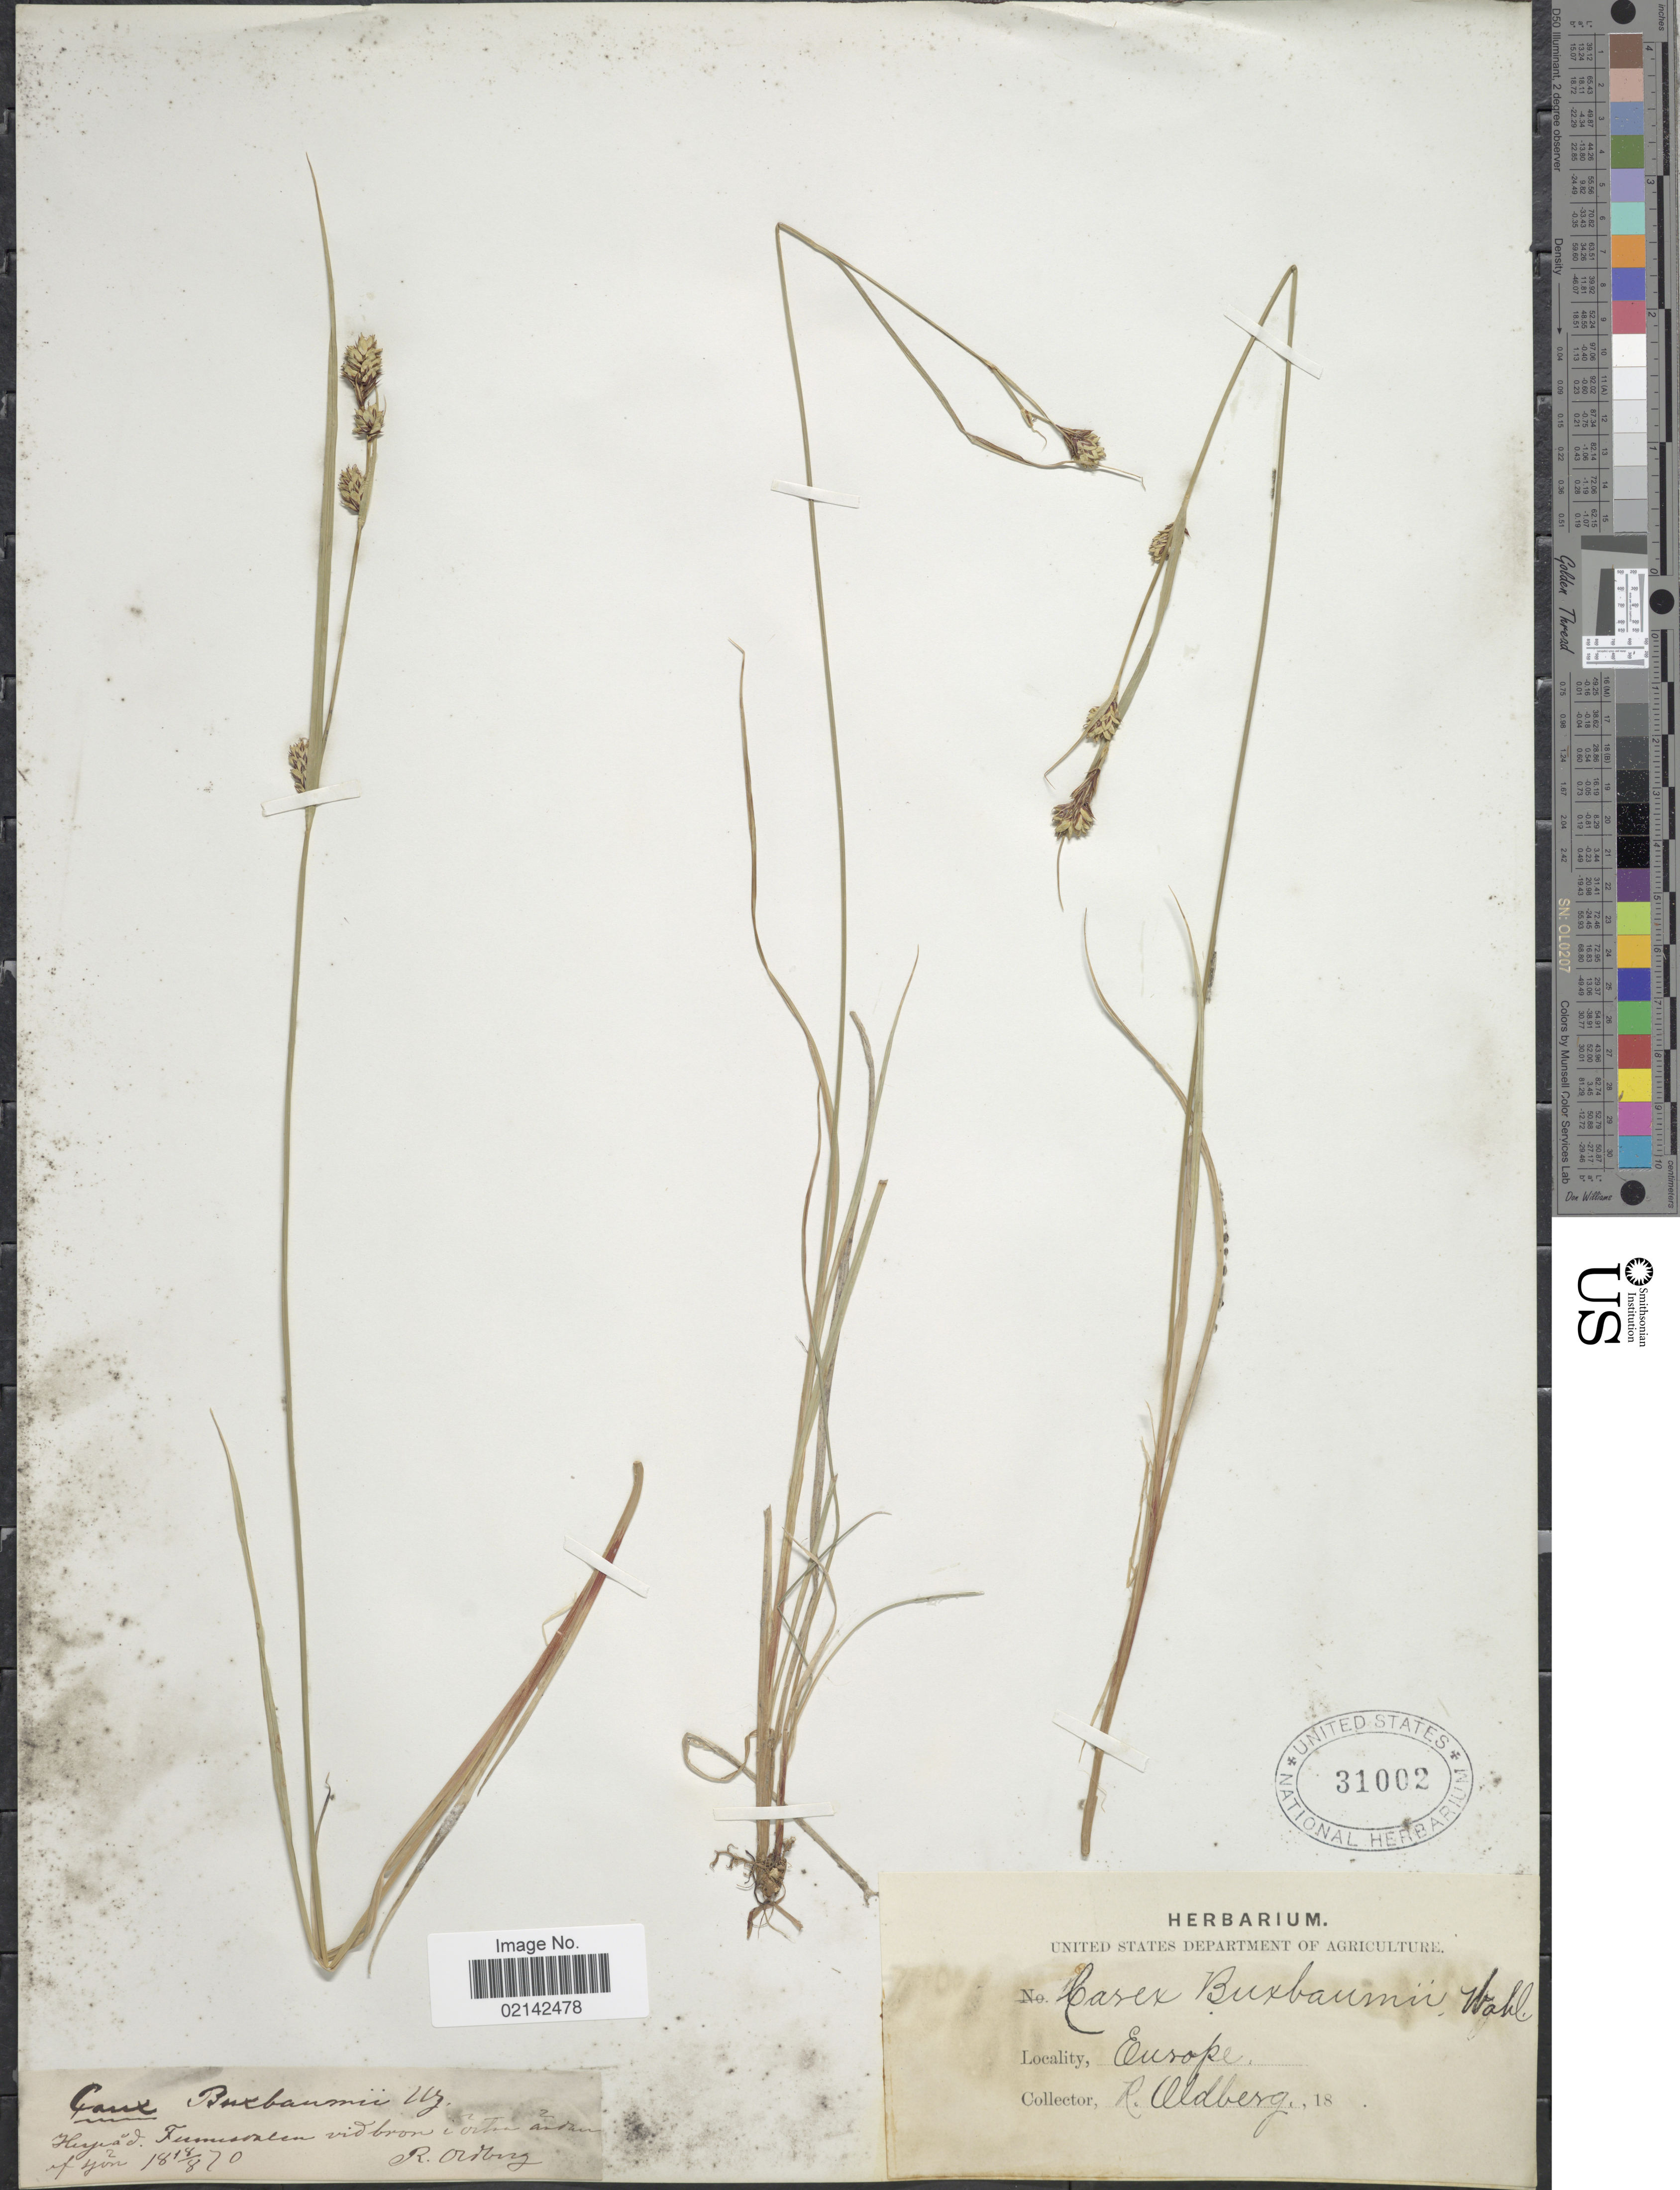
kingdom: Plantae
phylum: Tracheophyta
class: Liliopsida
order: Poales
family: Cyperaceae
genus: Carex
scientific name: Carex buxbaumii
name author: Wahlenb.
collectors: R. Oldberg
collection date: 1870-08-18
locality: Europe, Hiyad Fumuadvalen vid bron i otsen adzun af yon [interpreted]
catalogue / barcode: US 31002